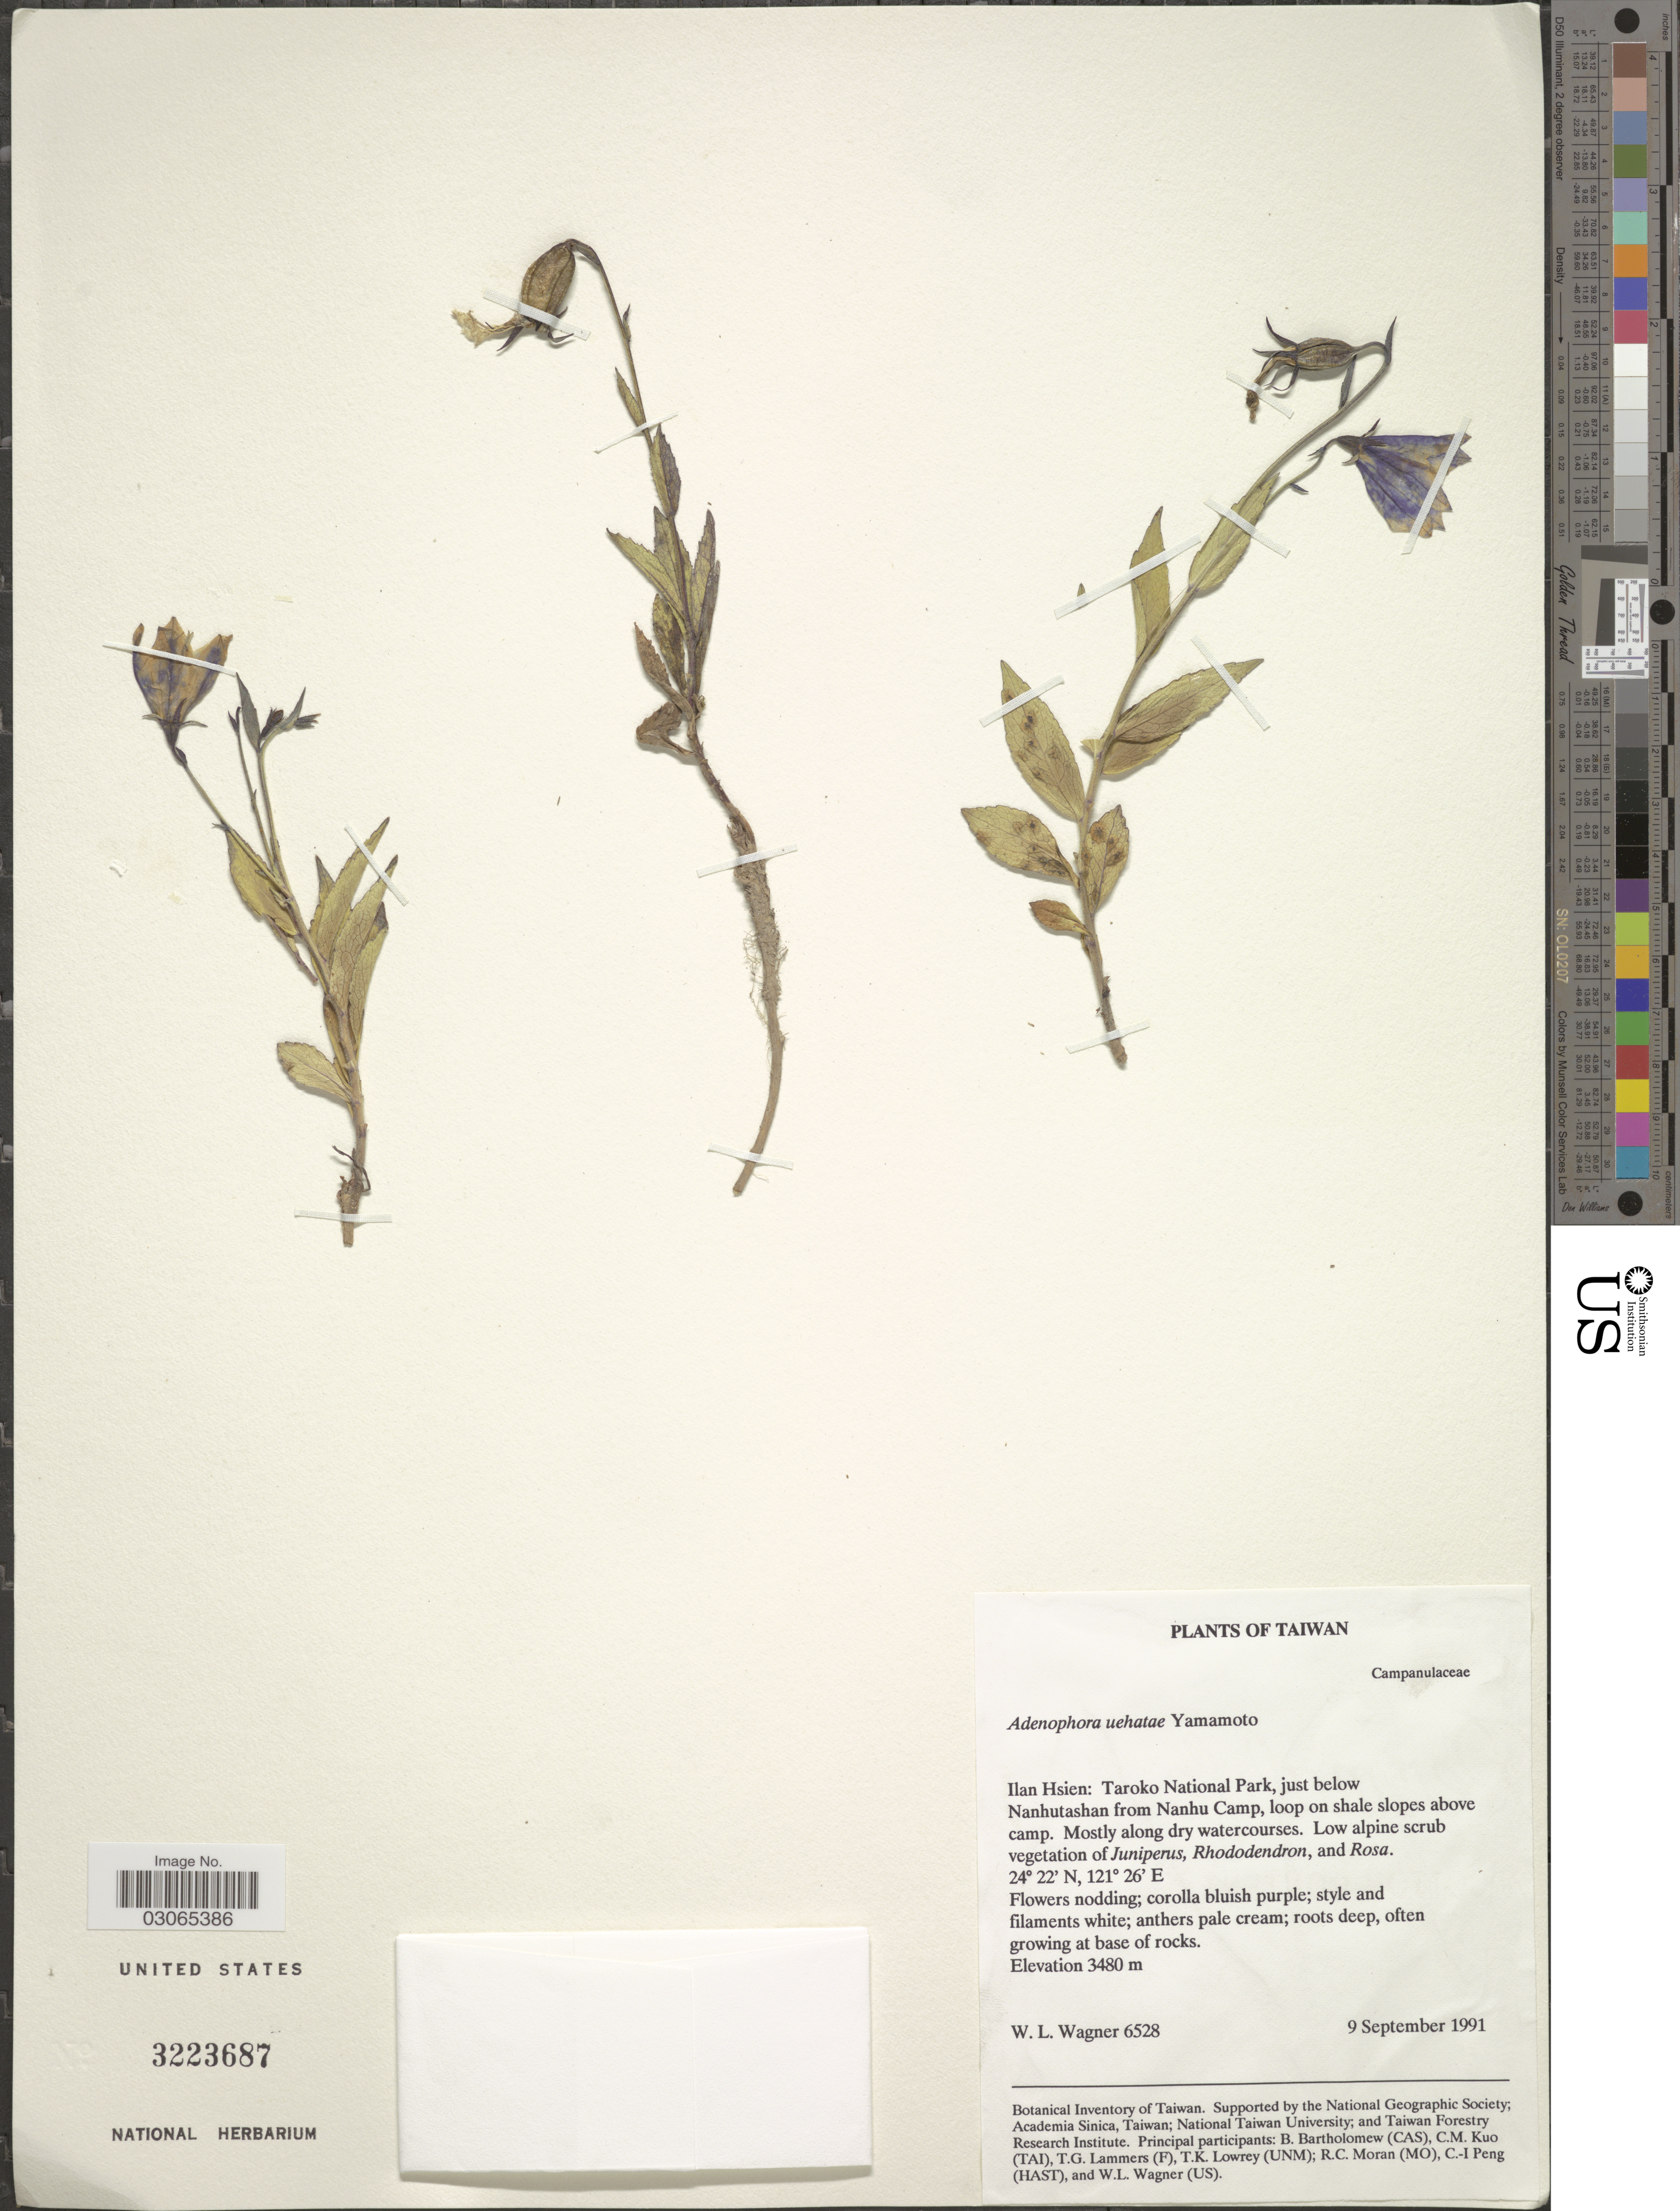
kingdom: Plantae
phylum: Tracheophyta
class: Magnoliopsida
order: Asterales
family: Campanulaceae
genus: Adenophora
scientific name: Adenophora uehatae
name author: Yamam.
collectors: W. L. Wagner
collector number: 6528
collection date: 1991-09-09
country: Taiwan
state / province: Ilan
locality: Ilan Hsien: Taroko National Park, just below Nanhutashan from Nanhu Camp, loop on shale slopes above camp.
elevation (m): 3480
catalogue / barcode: US 3223687